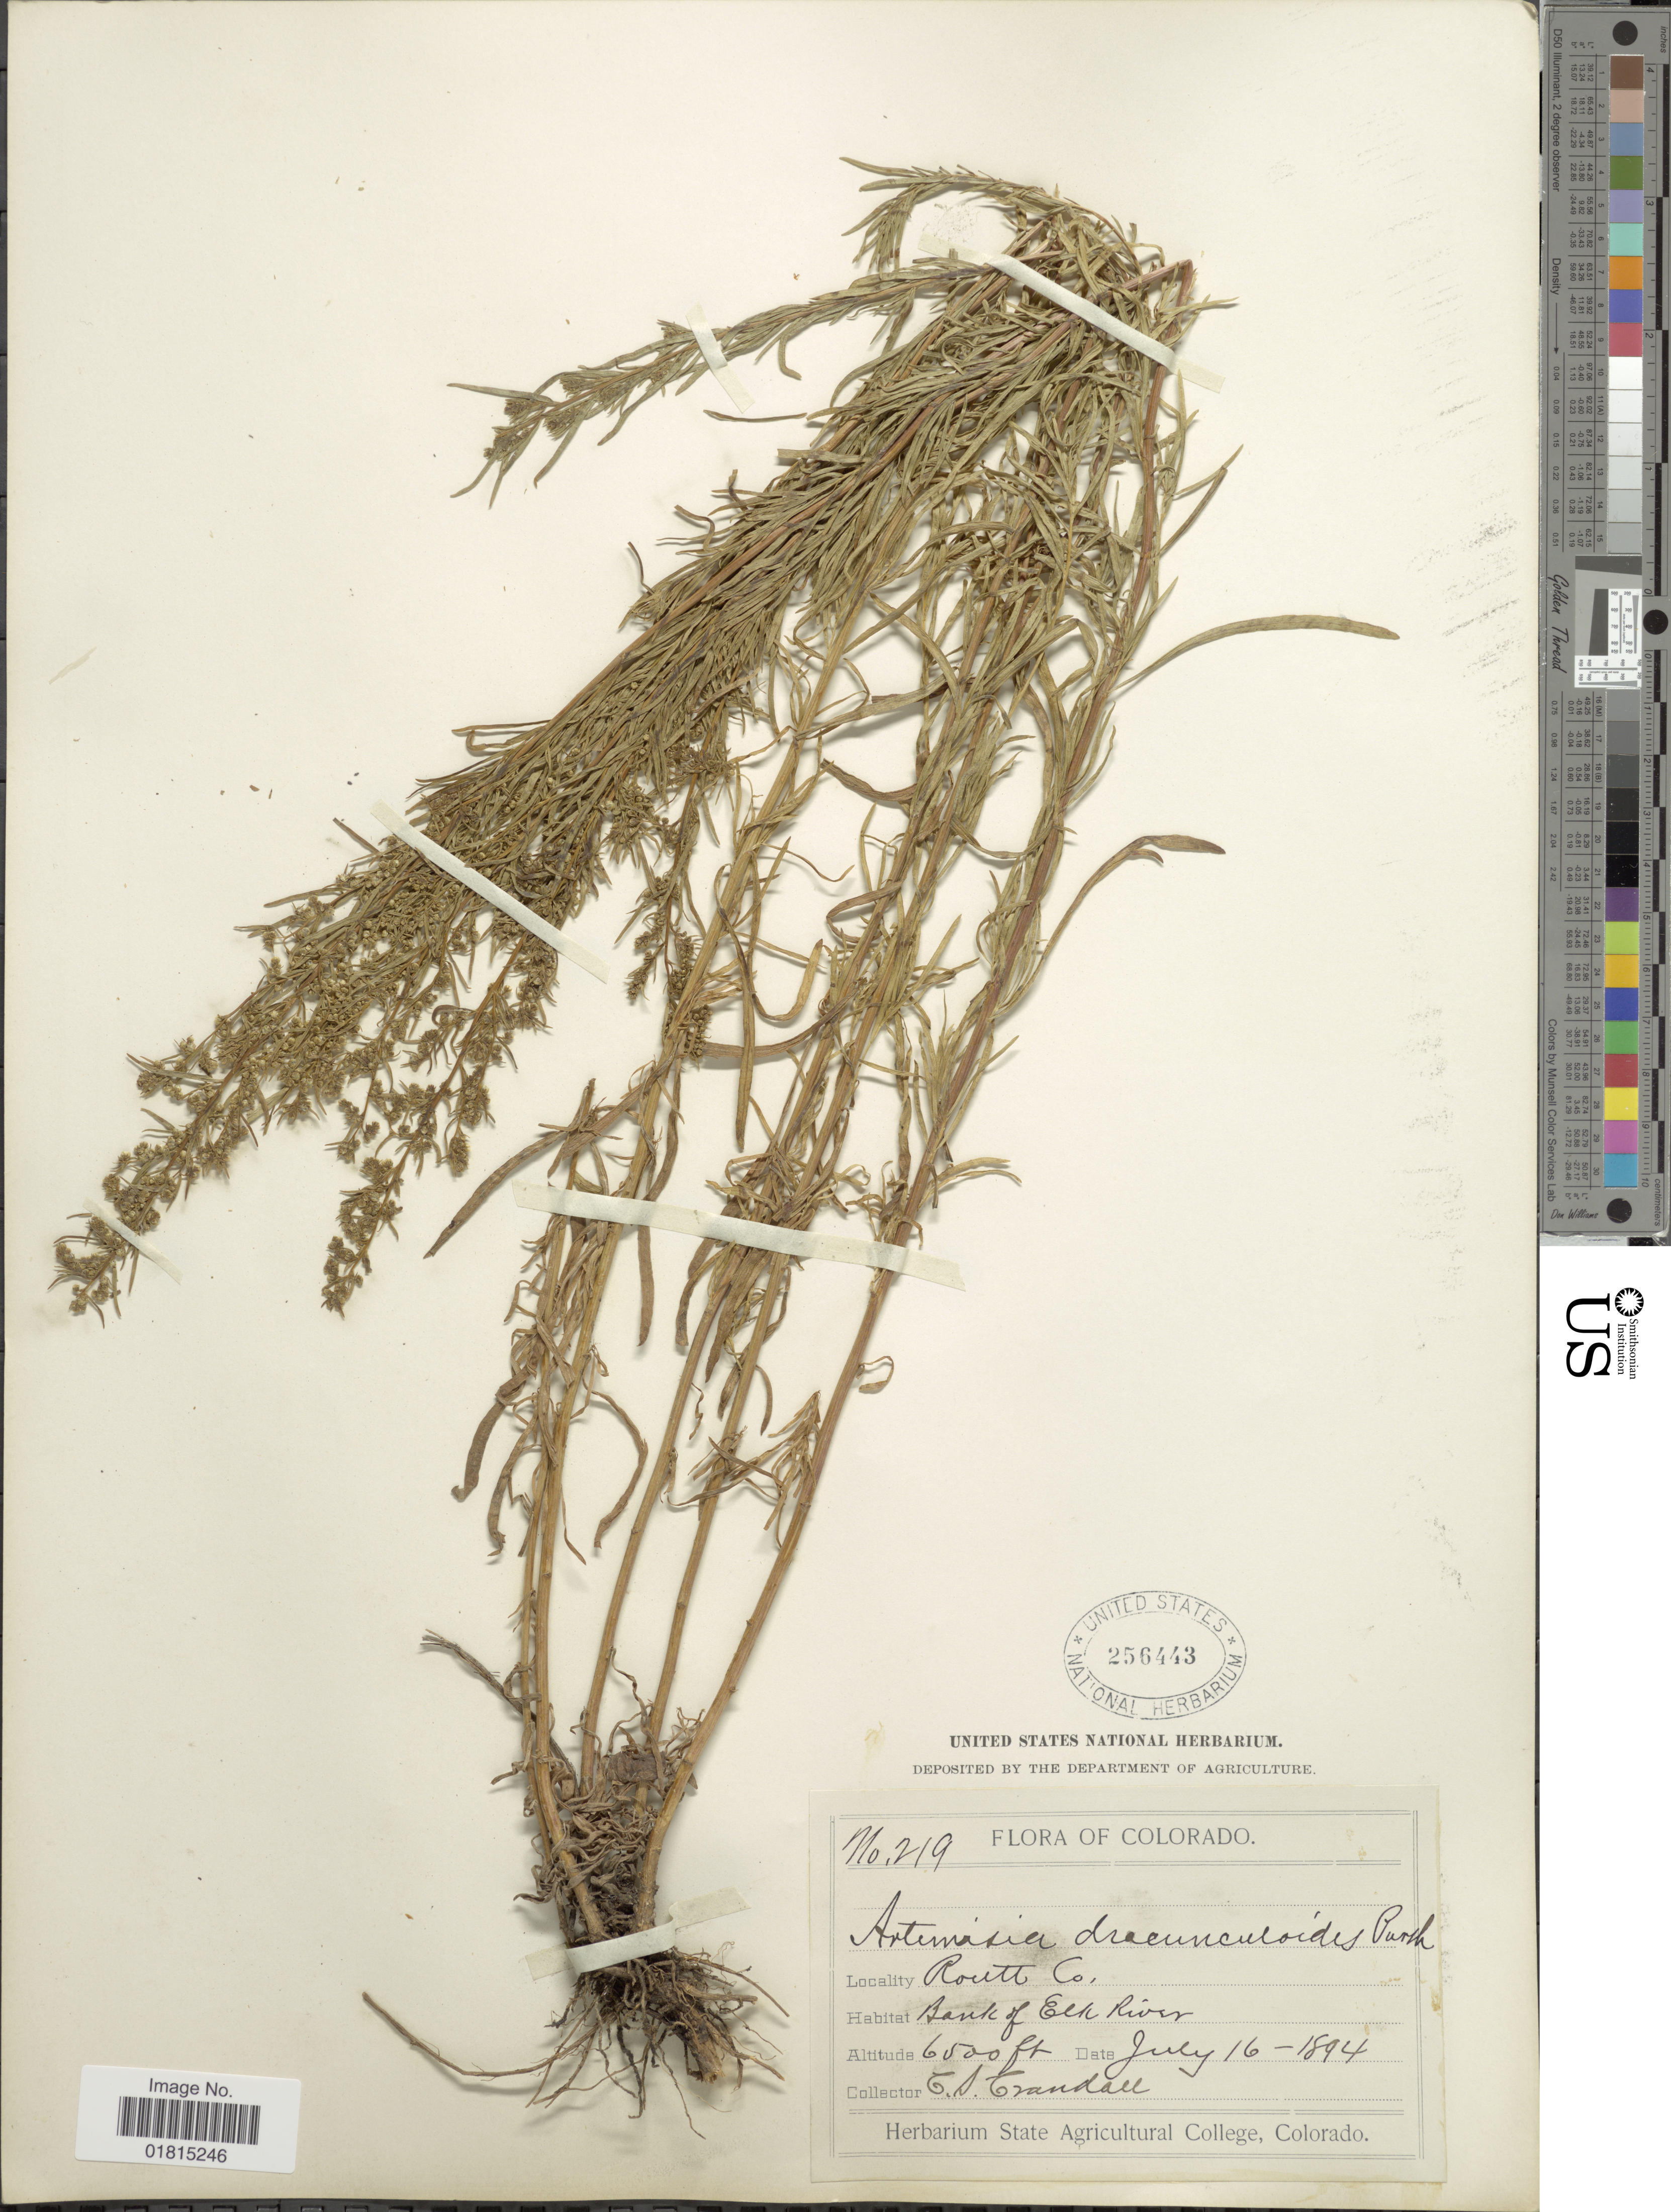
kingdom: Plantae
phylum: Tracheophyta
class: Magnoliopsida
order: Asterales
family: Asteraceae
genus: Artemisia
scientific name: Artemisia dracunculoides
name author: Pursh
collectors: C. Crandall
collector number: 219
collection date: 1894-07-16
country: United States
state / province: Colorado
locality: Routt Co. Bank of Elk River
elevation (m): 1981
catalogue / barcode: US 256443